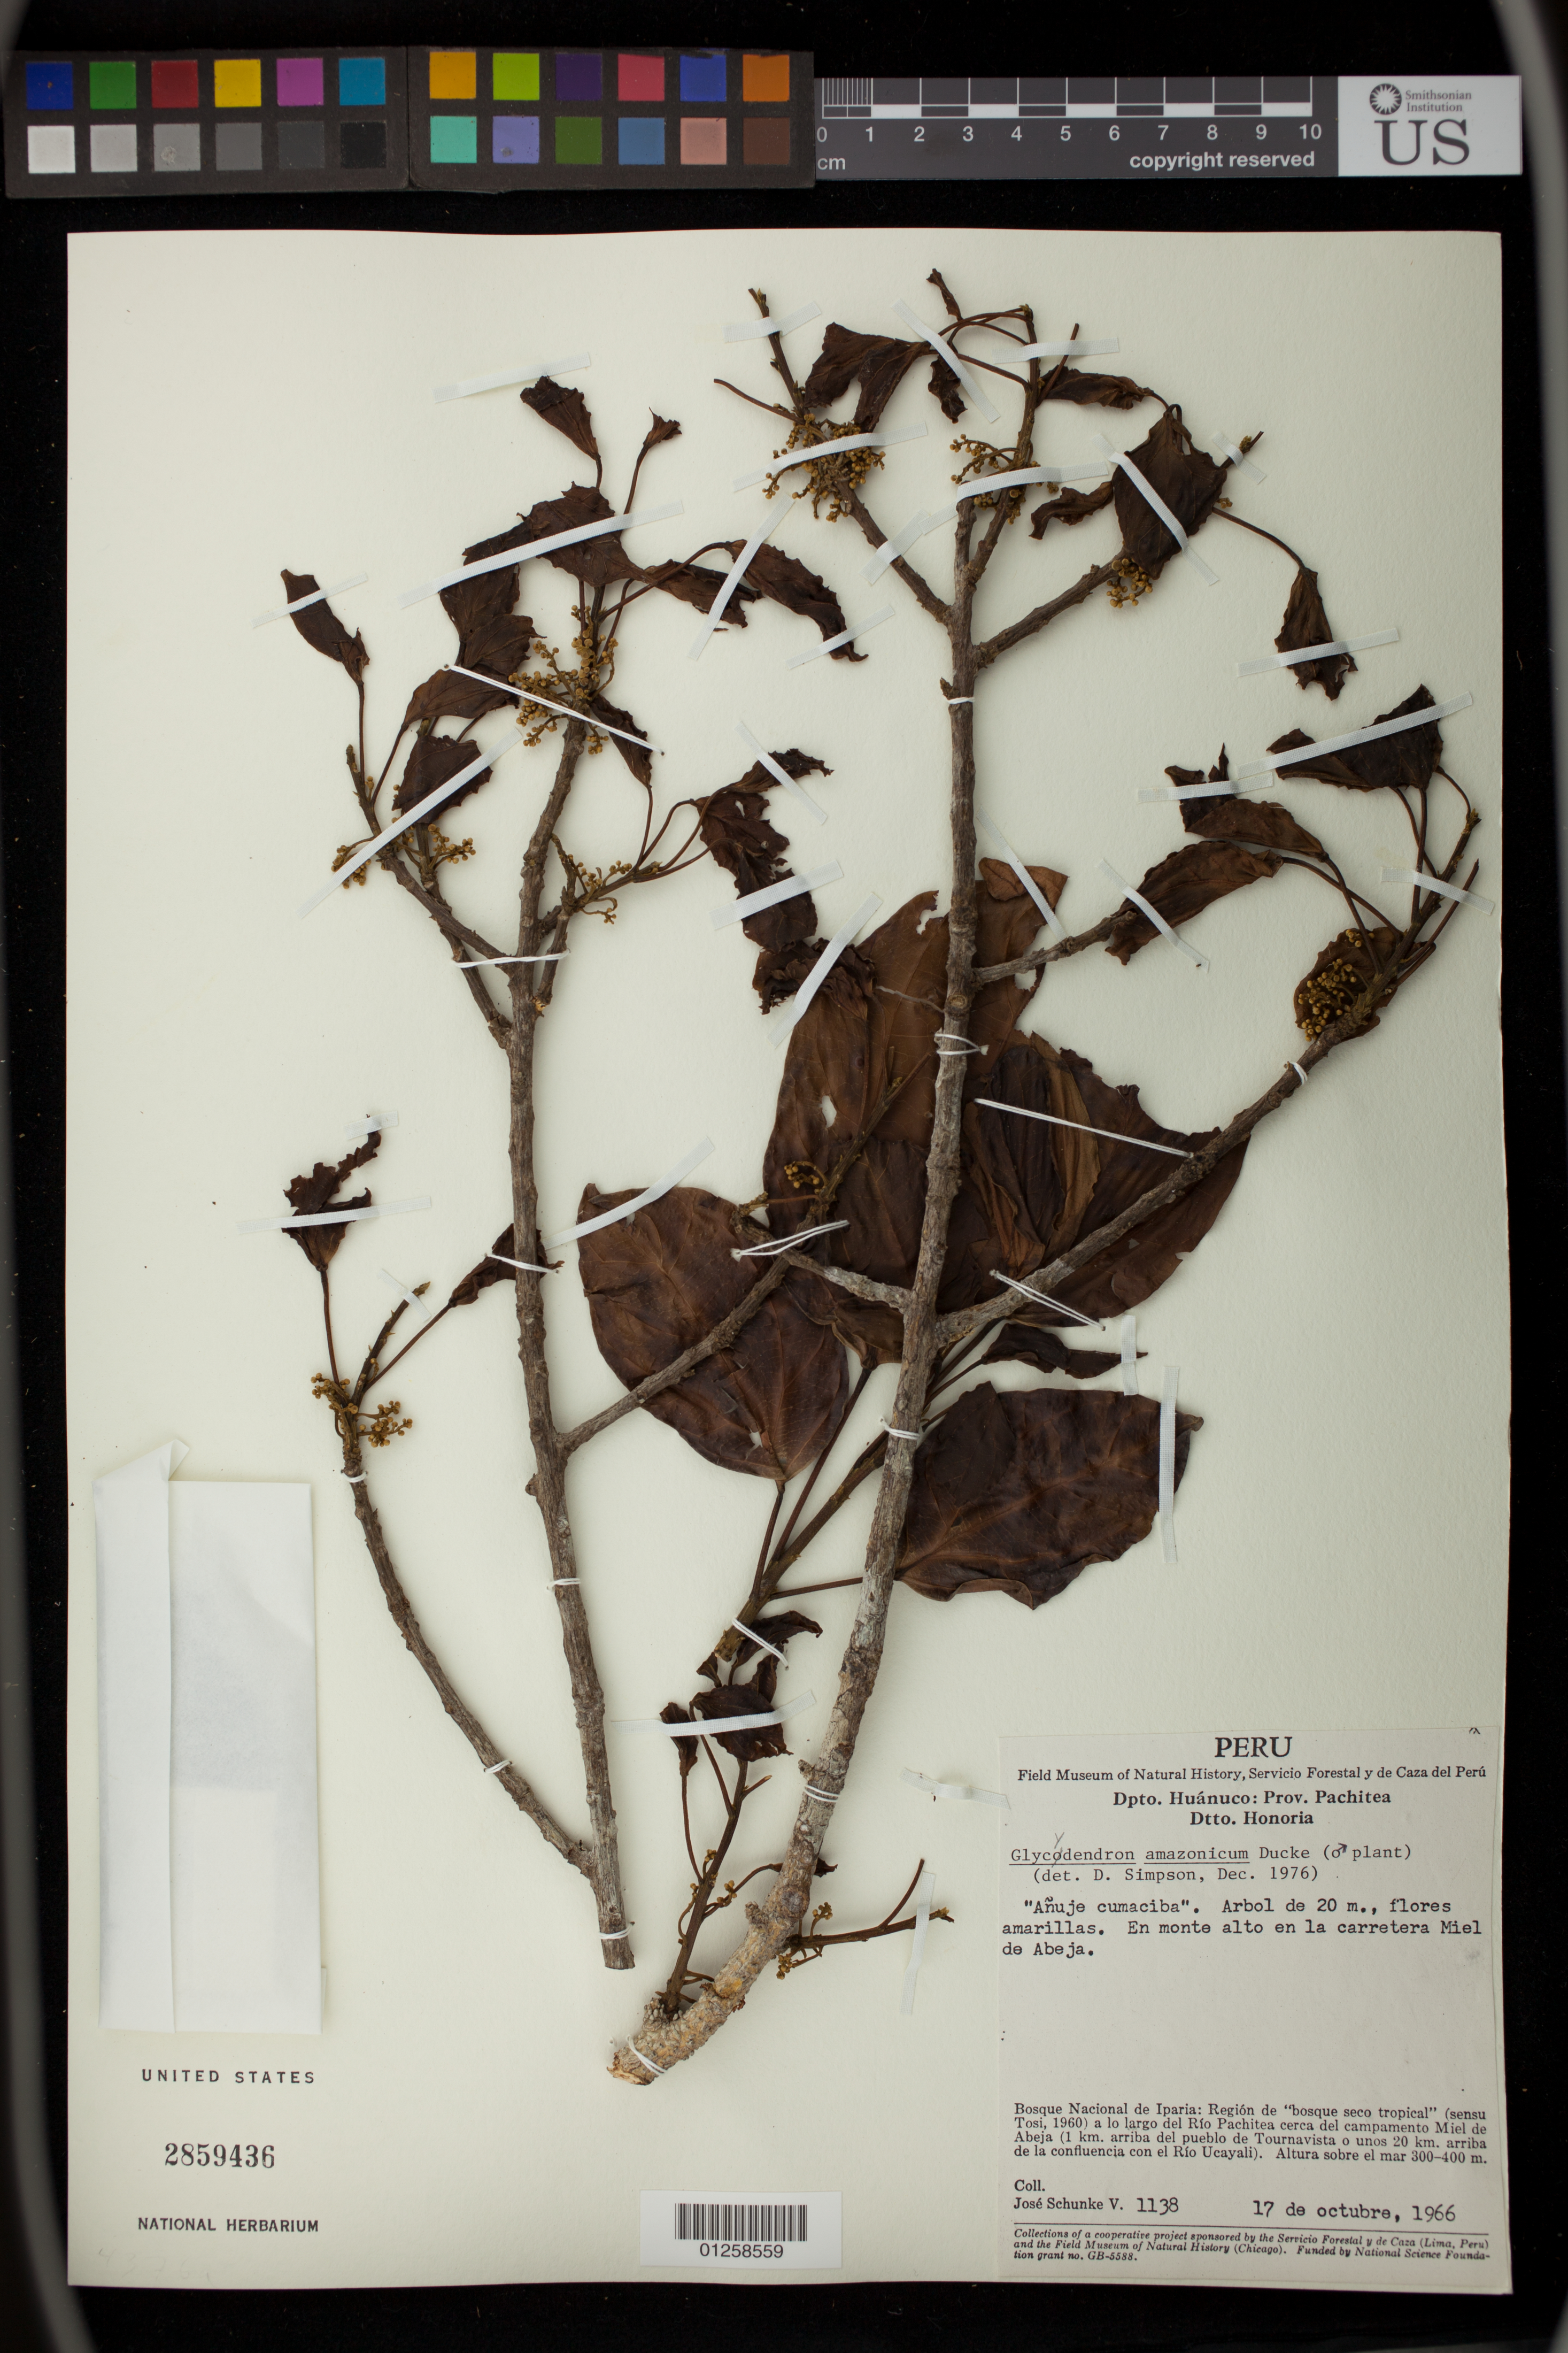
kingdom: Plantae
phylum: Tracheophyta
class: Magnoliopsida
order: Malpighiales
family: Euphorbiaceae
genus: Glycydendron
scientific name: Glycydendron amazonicum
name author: Ducke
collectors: J. Schunke Vigo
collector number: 1138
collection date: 1966-10-17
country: Peru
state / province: Huánuco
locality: Pachitea Dtto. Honoria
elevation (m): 300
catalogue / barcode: US 2859436